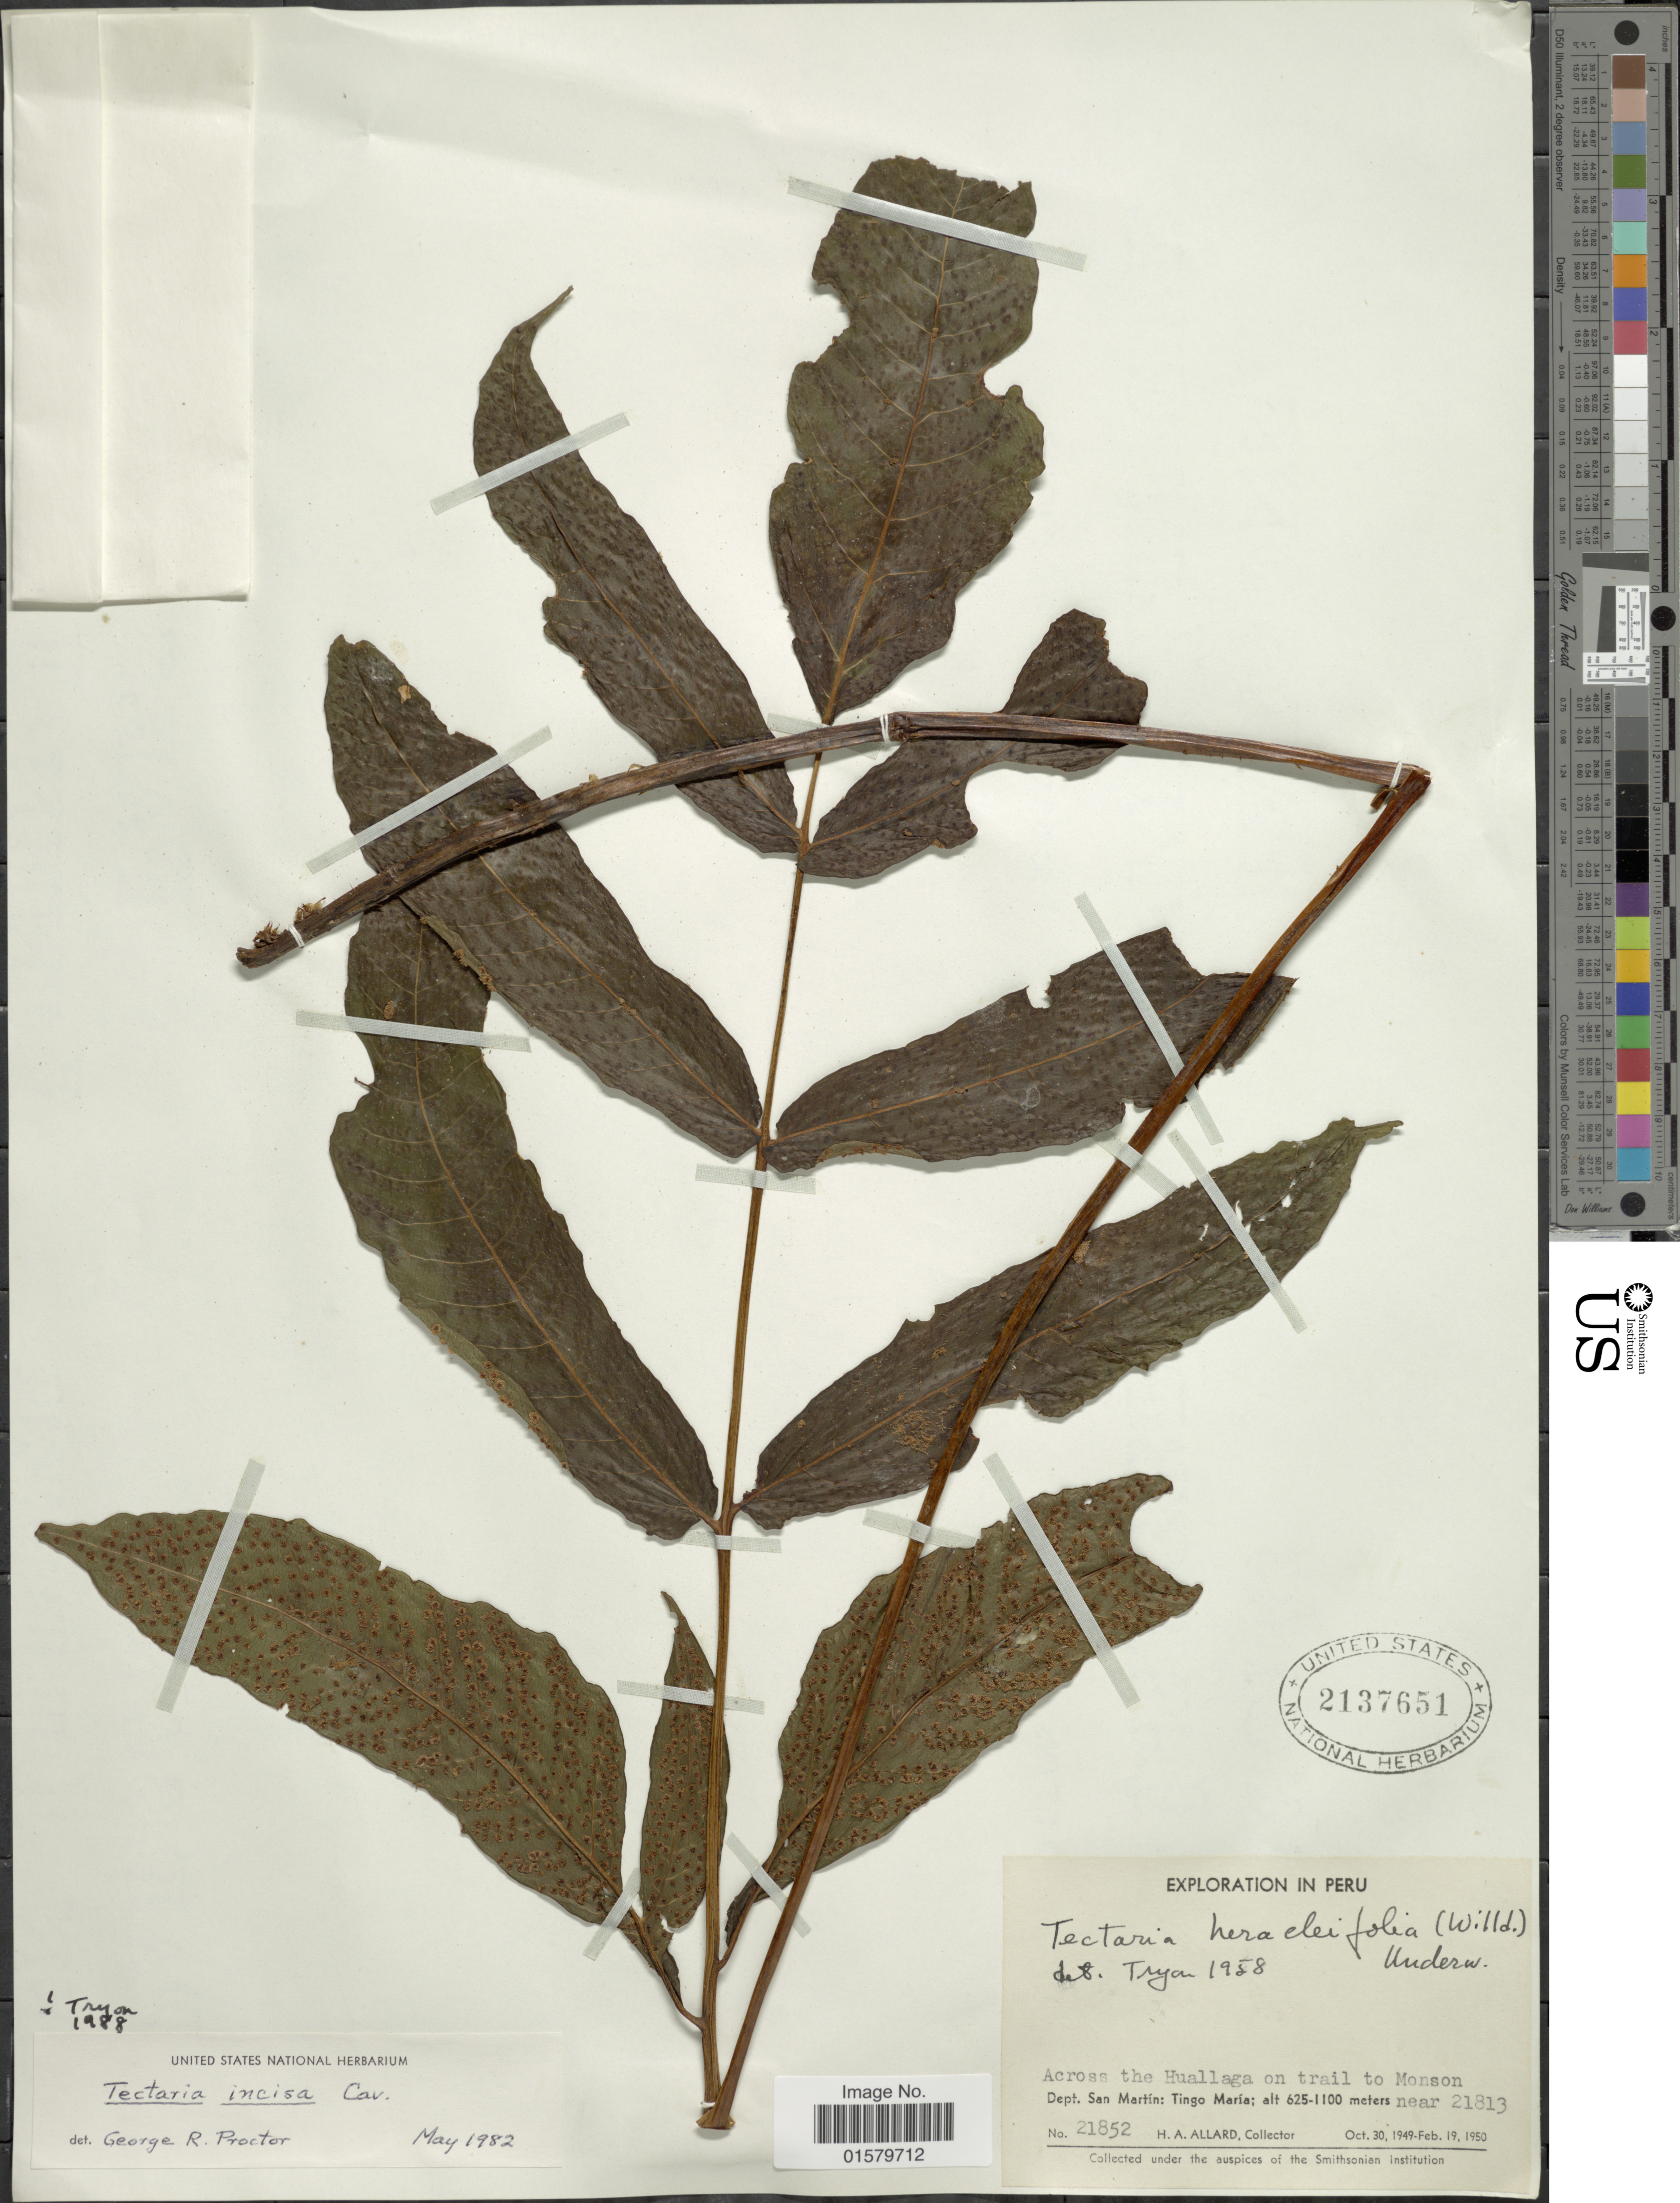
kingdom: Plantae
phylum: Tracheophyta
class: Polypodiopsida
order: Polypodiales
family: Tectariaceae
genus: Tectaria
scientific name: Tectaria incisa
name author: Cav.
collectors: H. A. Allard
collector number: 21852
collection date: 1949-10-30/1950-02-19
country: Peru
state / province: San Martín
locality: Across the Huallaga on trail to Monson: Tingo Maria, near 21813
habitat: across the river on trail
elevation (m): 625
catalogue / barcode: US 2137651